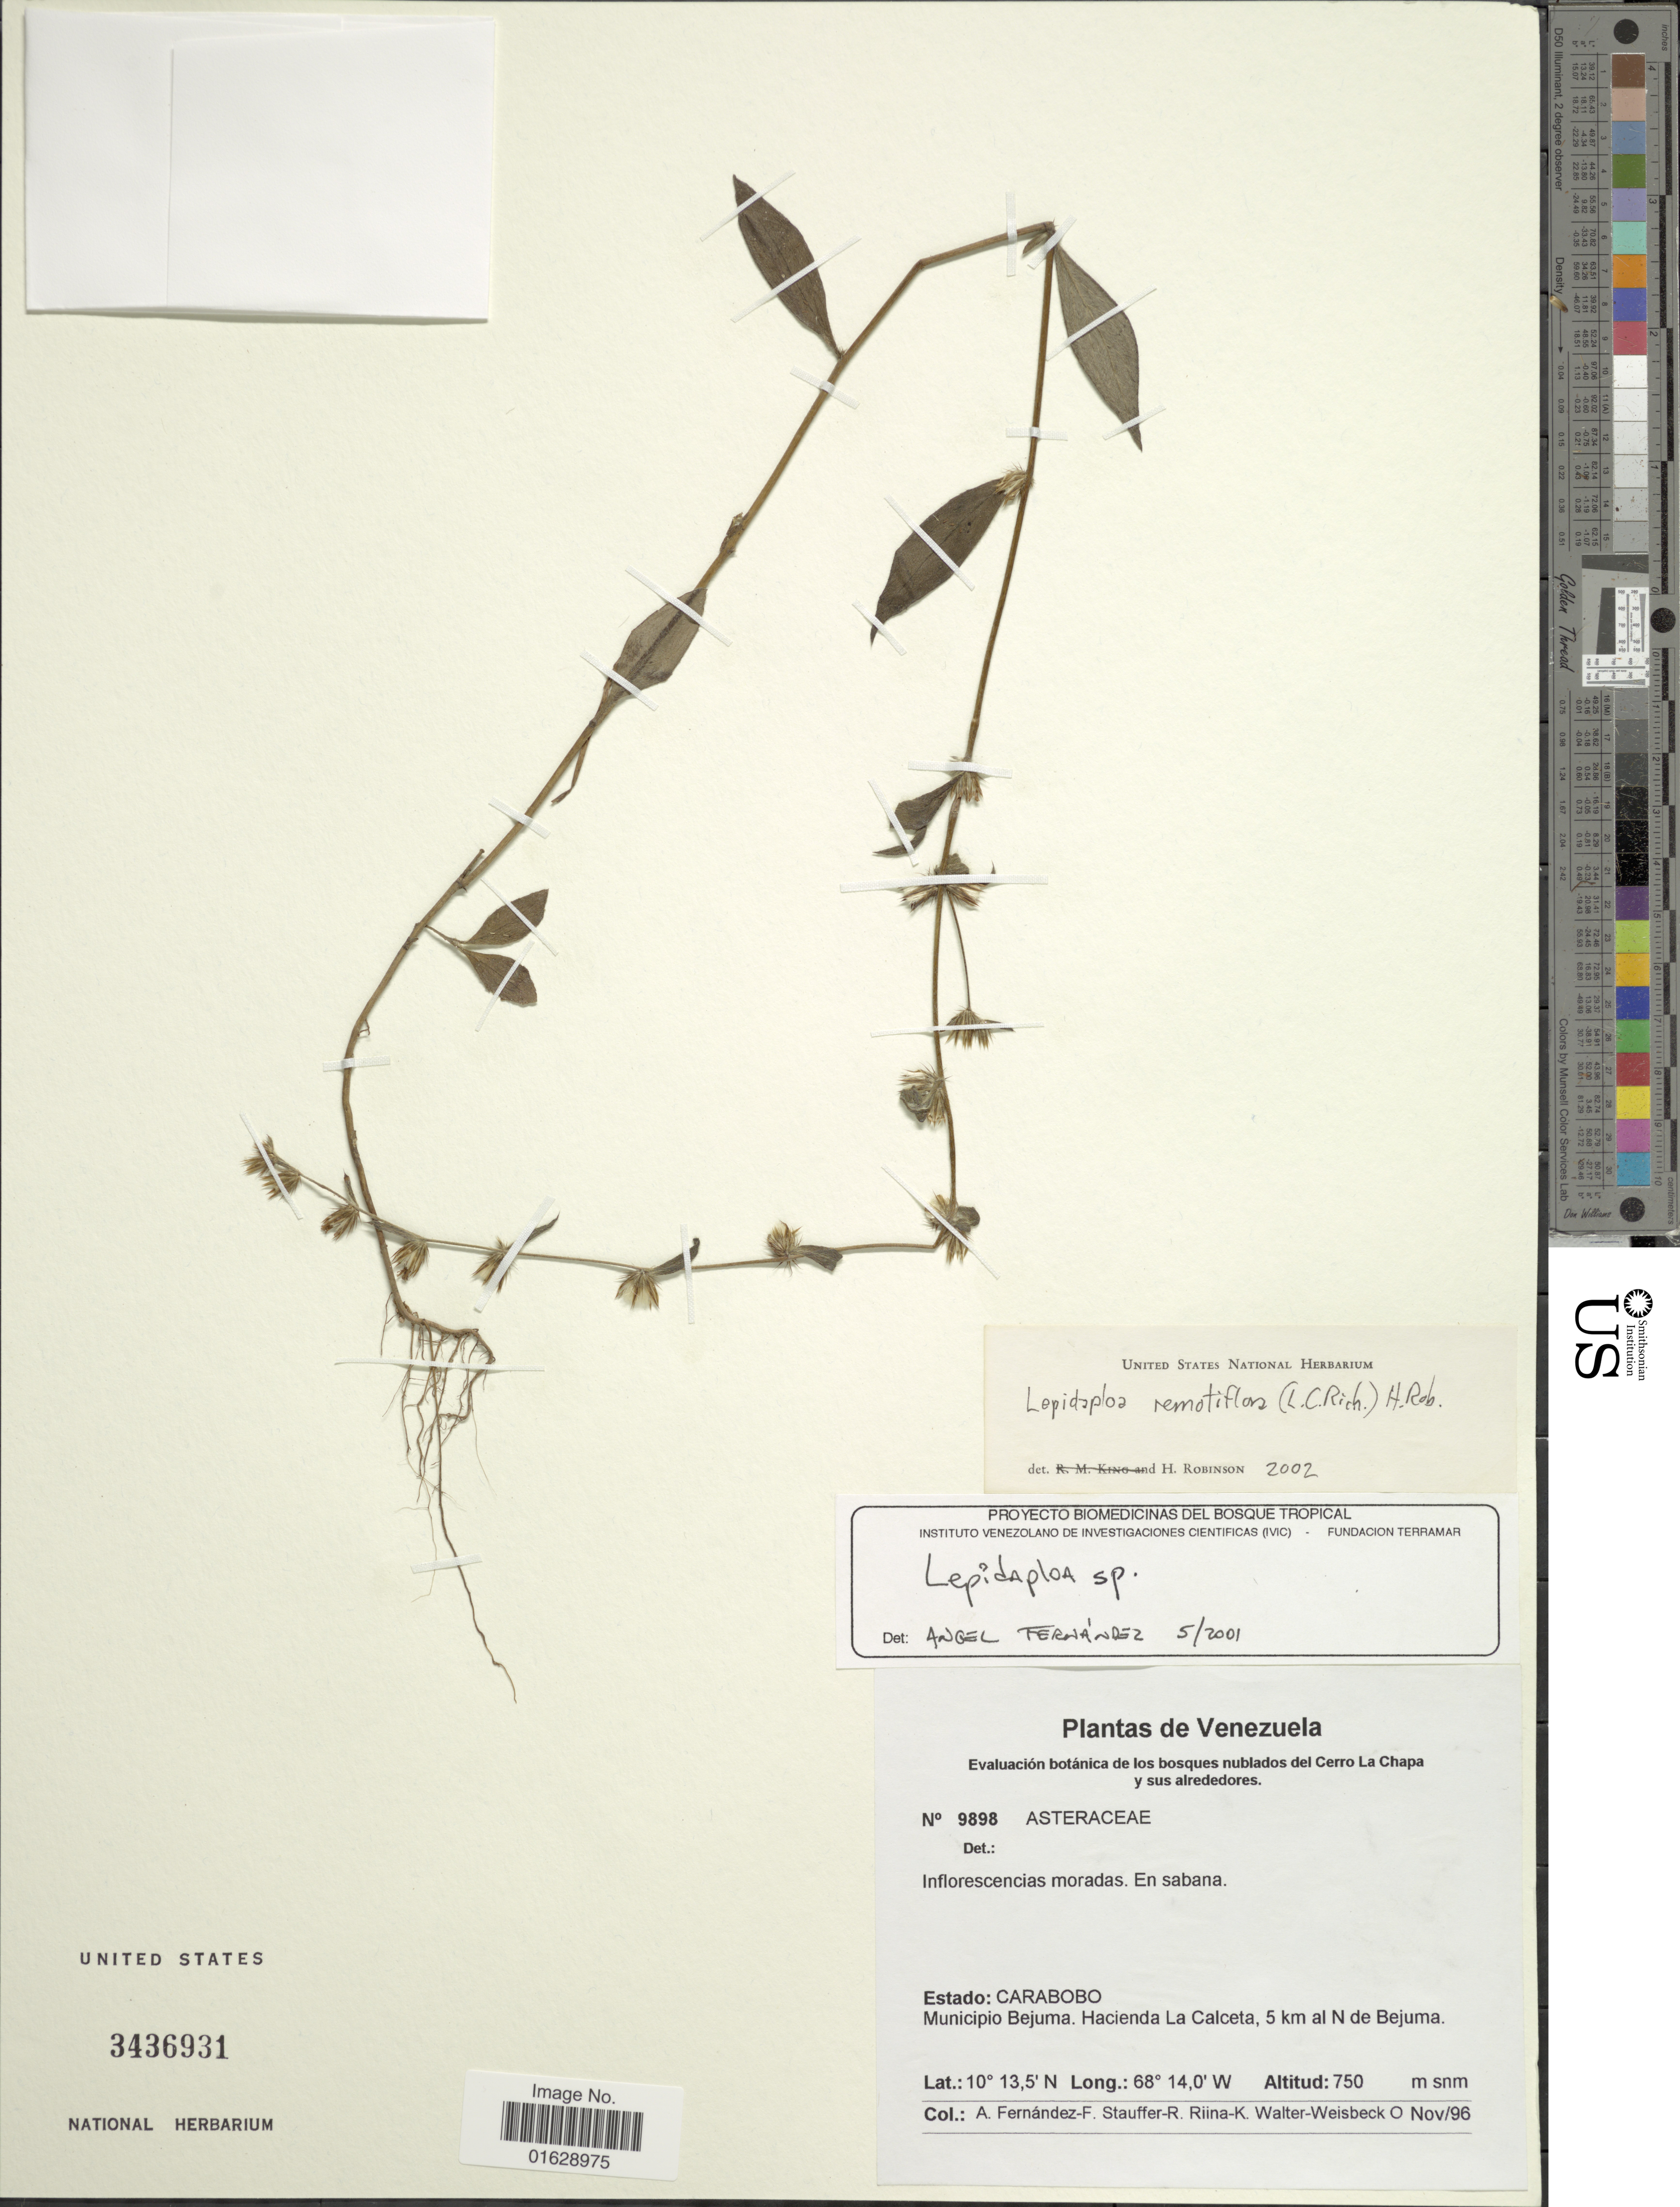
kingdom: Plantae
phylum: Tracheophyta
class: Magnoliopsida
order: Asterales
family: Asteraceae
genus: Lepidaploa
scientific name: Lepidaploa remotiflora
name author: (Rich.) H. Rob.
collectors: A. Fernández, F. W. Stauffer, R. Riina, K. Walter-Weissbeck & O. Kunert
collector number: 9898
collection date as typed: Transcribed d/m/y: /11/96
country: Venezuela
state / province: Carabobo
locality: Municipio Bejuma. Hacienda La Calceta, 5 km al N de Bejuma.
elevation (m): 750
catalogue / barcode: US 3436931